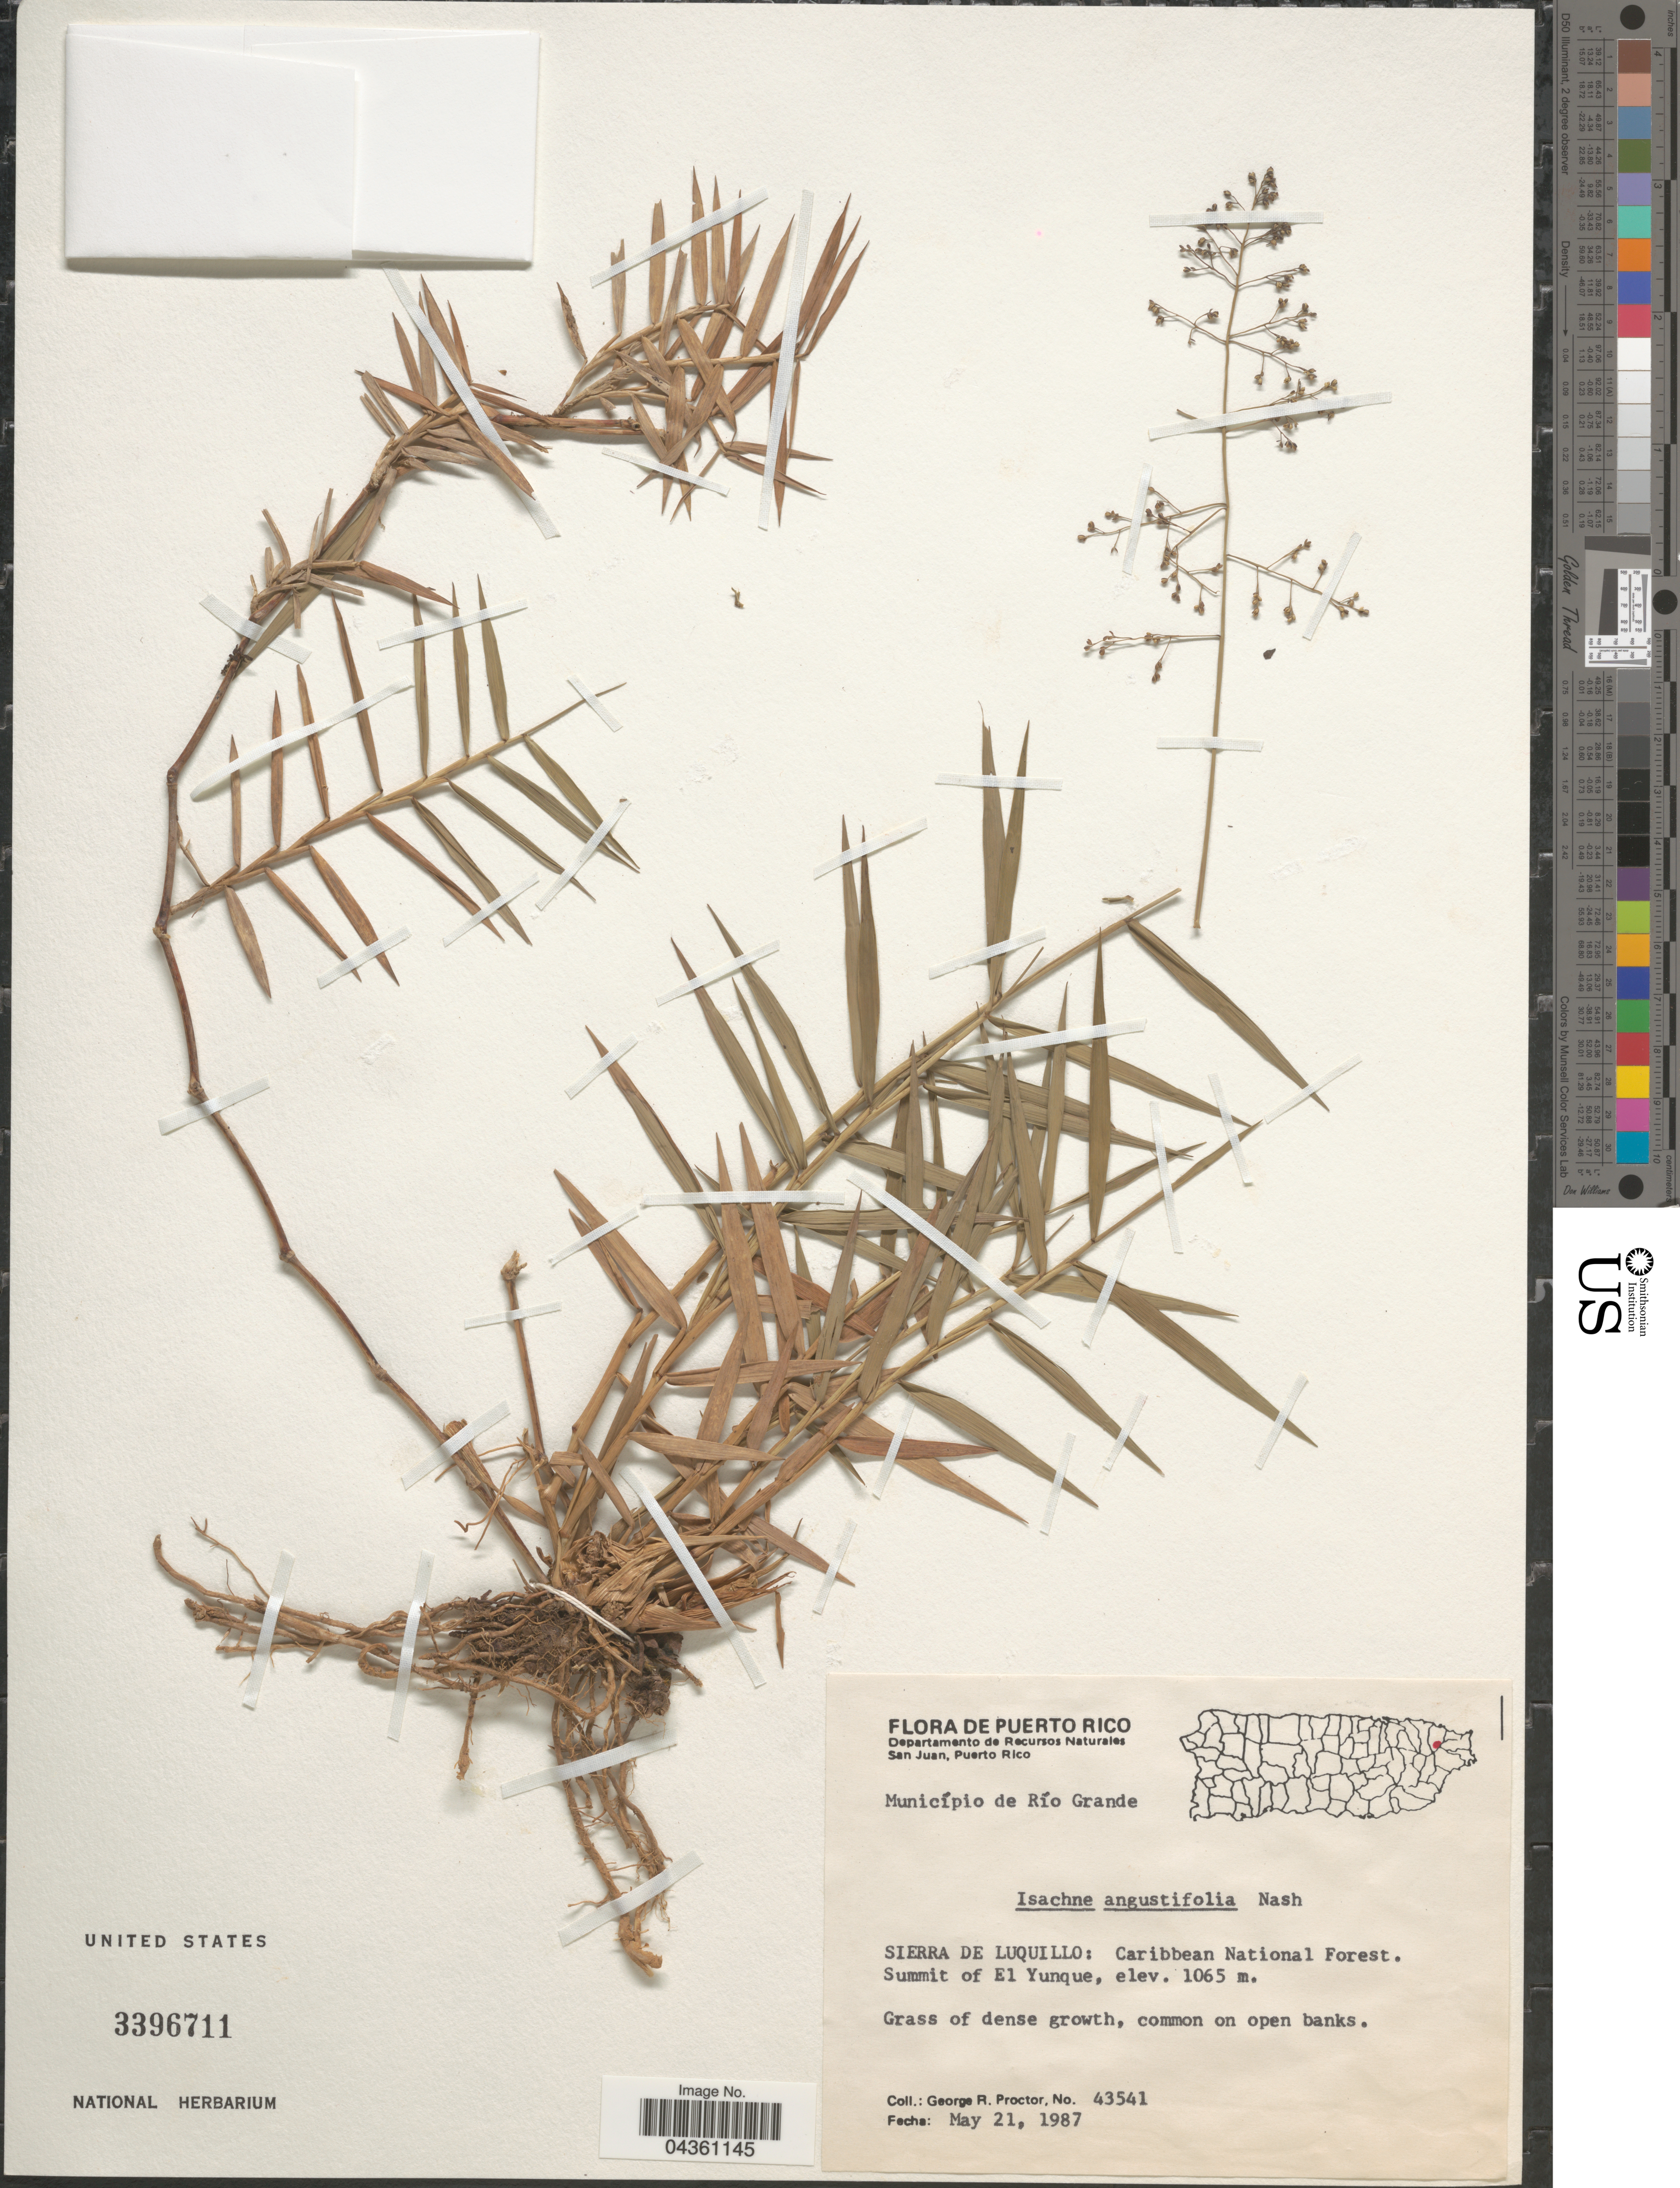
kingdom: Plantae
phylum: Tracheophyta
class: Liliopsida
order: Poales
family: Poaceae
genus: Isachne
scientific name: Isachne angustifolia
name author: Nash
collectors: G. R. Proctor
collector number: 43541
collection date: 1987-05-21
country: Puerto Rico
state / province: Río Grande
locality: Município de Río Grande. Sierra de Luquillo: Caribbean National Forest. Summit of El Yunque.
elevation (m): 1065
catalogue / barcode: US 3396711